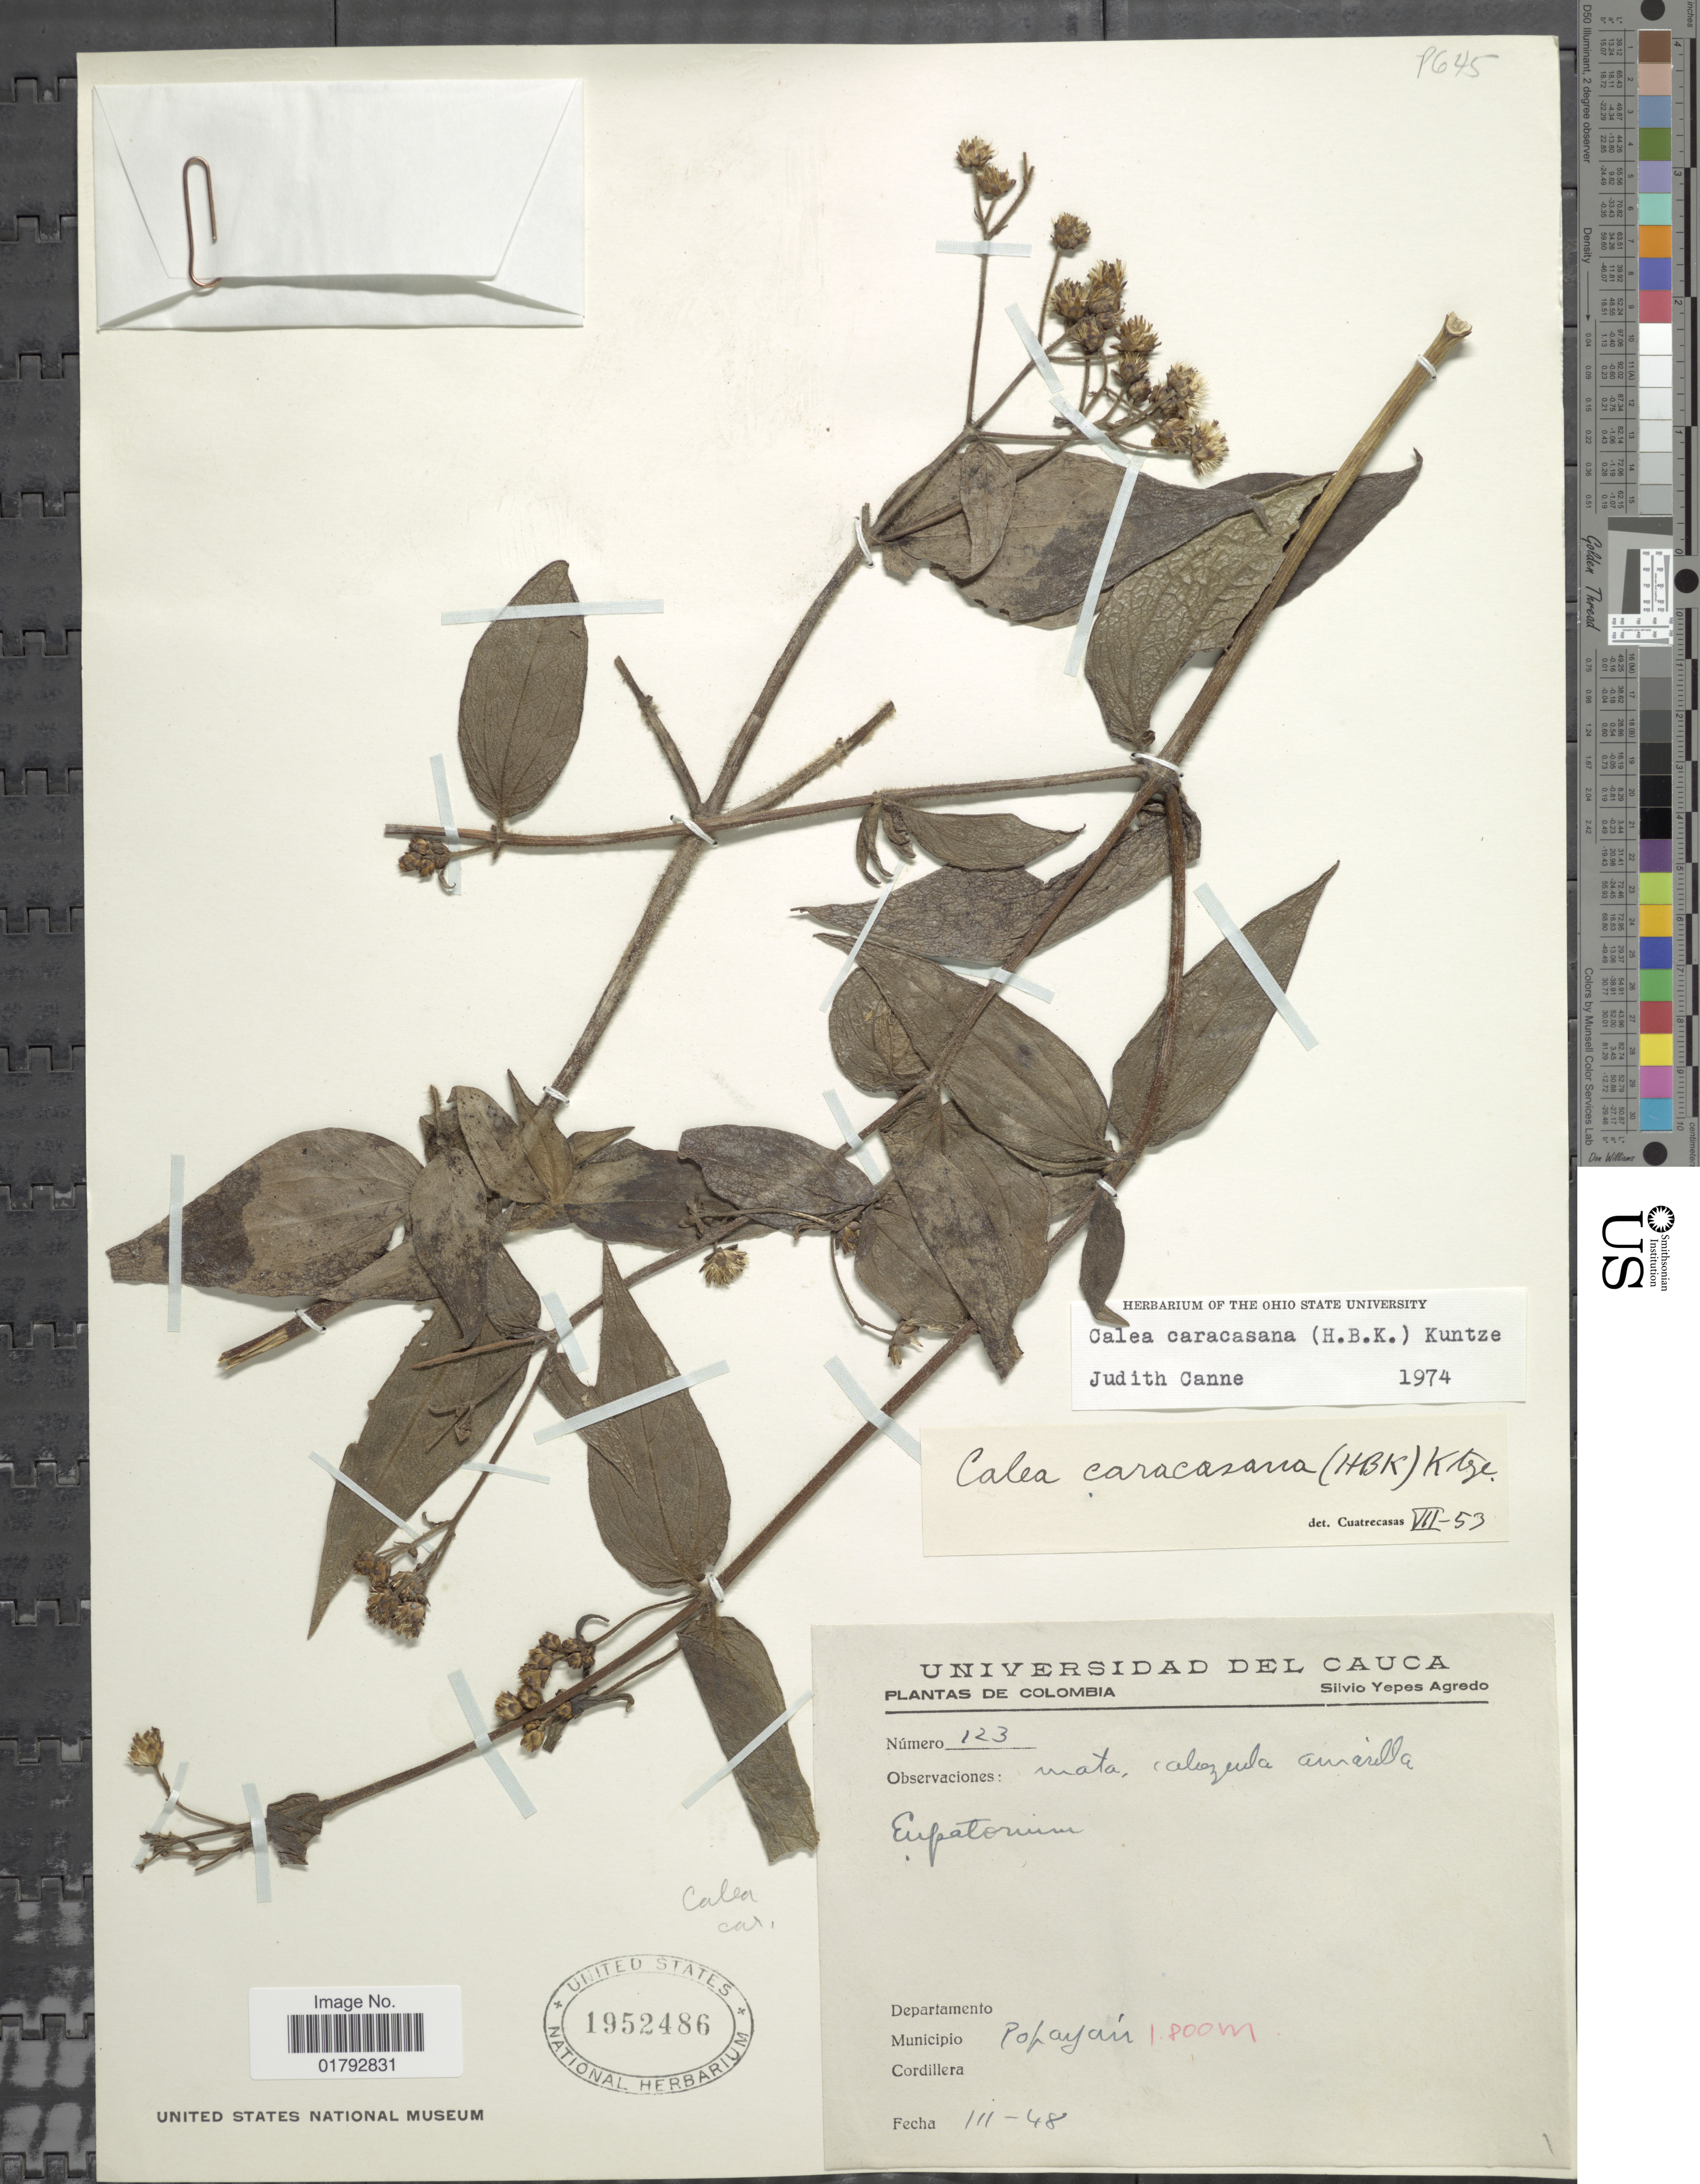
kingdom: Plantae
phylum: Tracheophyta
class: Magnoliopsida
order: Asterales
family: Asteraceae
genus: Alloispermum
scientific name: Alloispermum caracasanum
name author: (Kunth) H. Rob.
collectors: S. Yepes-Agredo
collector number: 123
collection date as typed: Transcribed d/m/y: /3/48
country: Colombia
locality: Popayan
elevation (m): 1800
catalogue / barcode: US 1952486